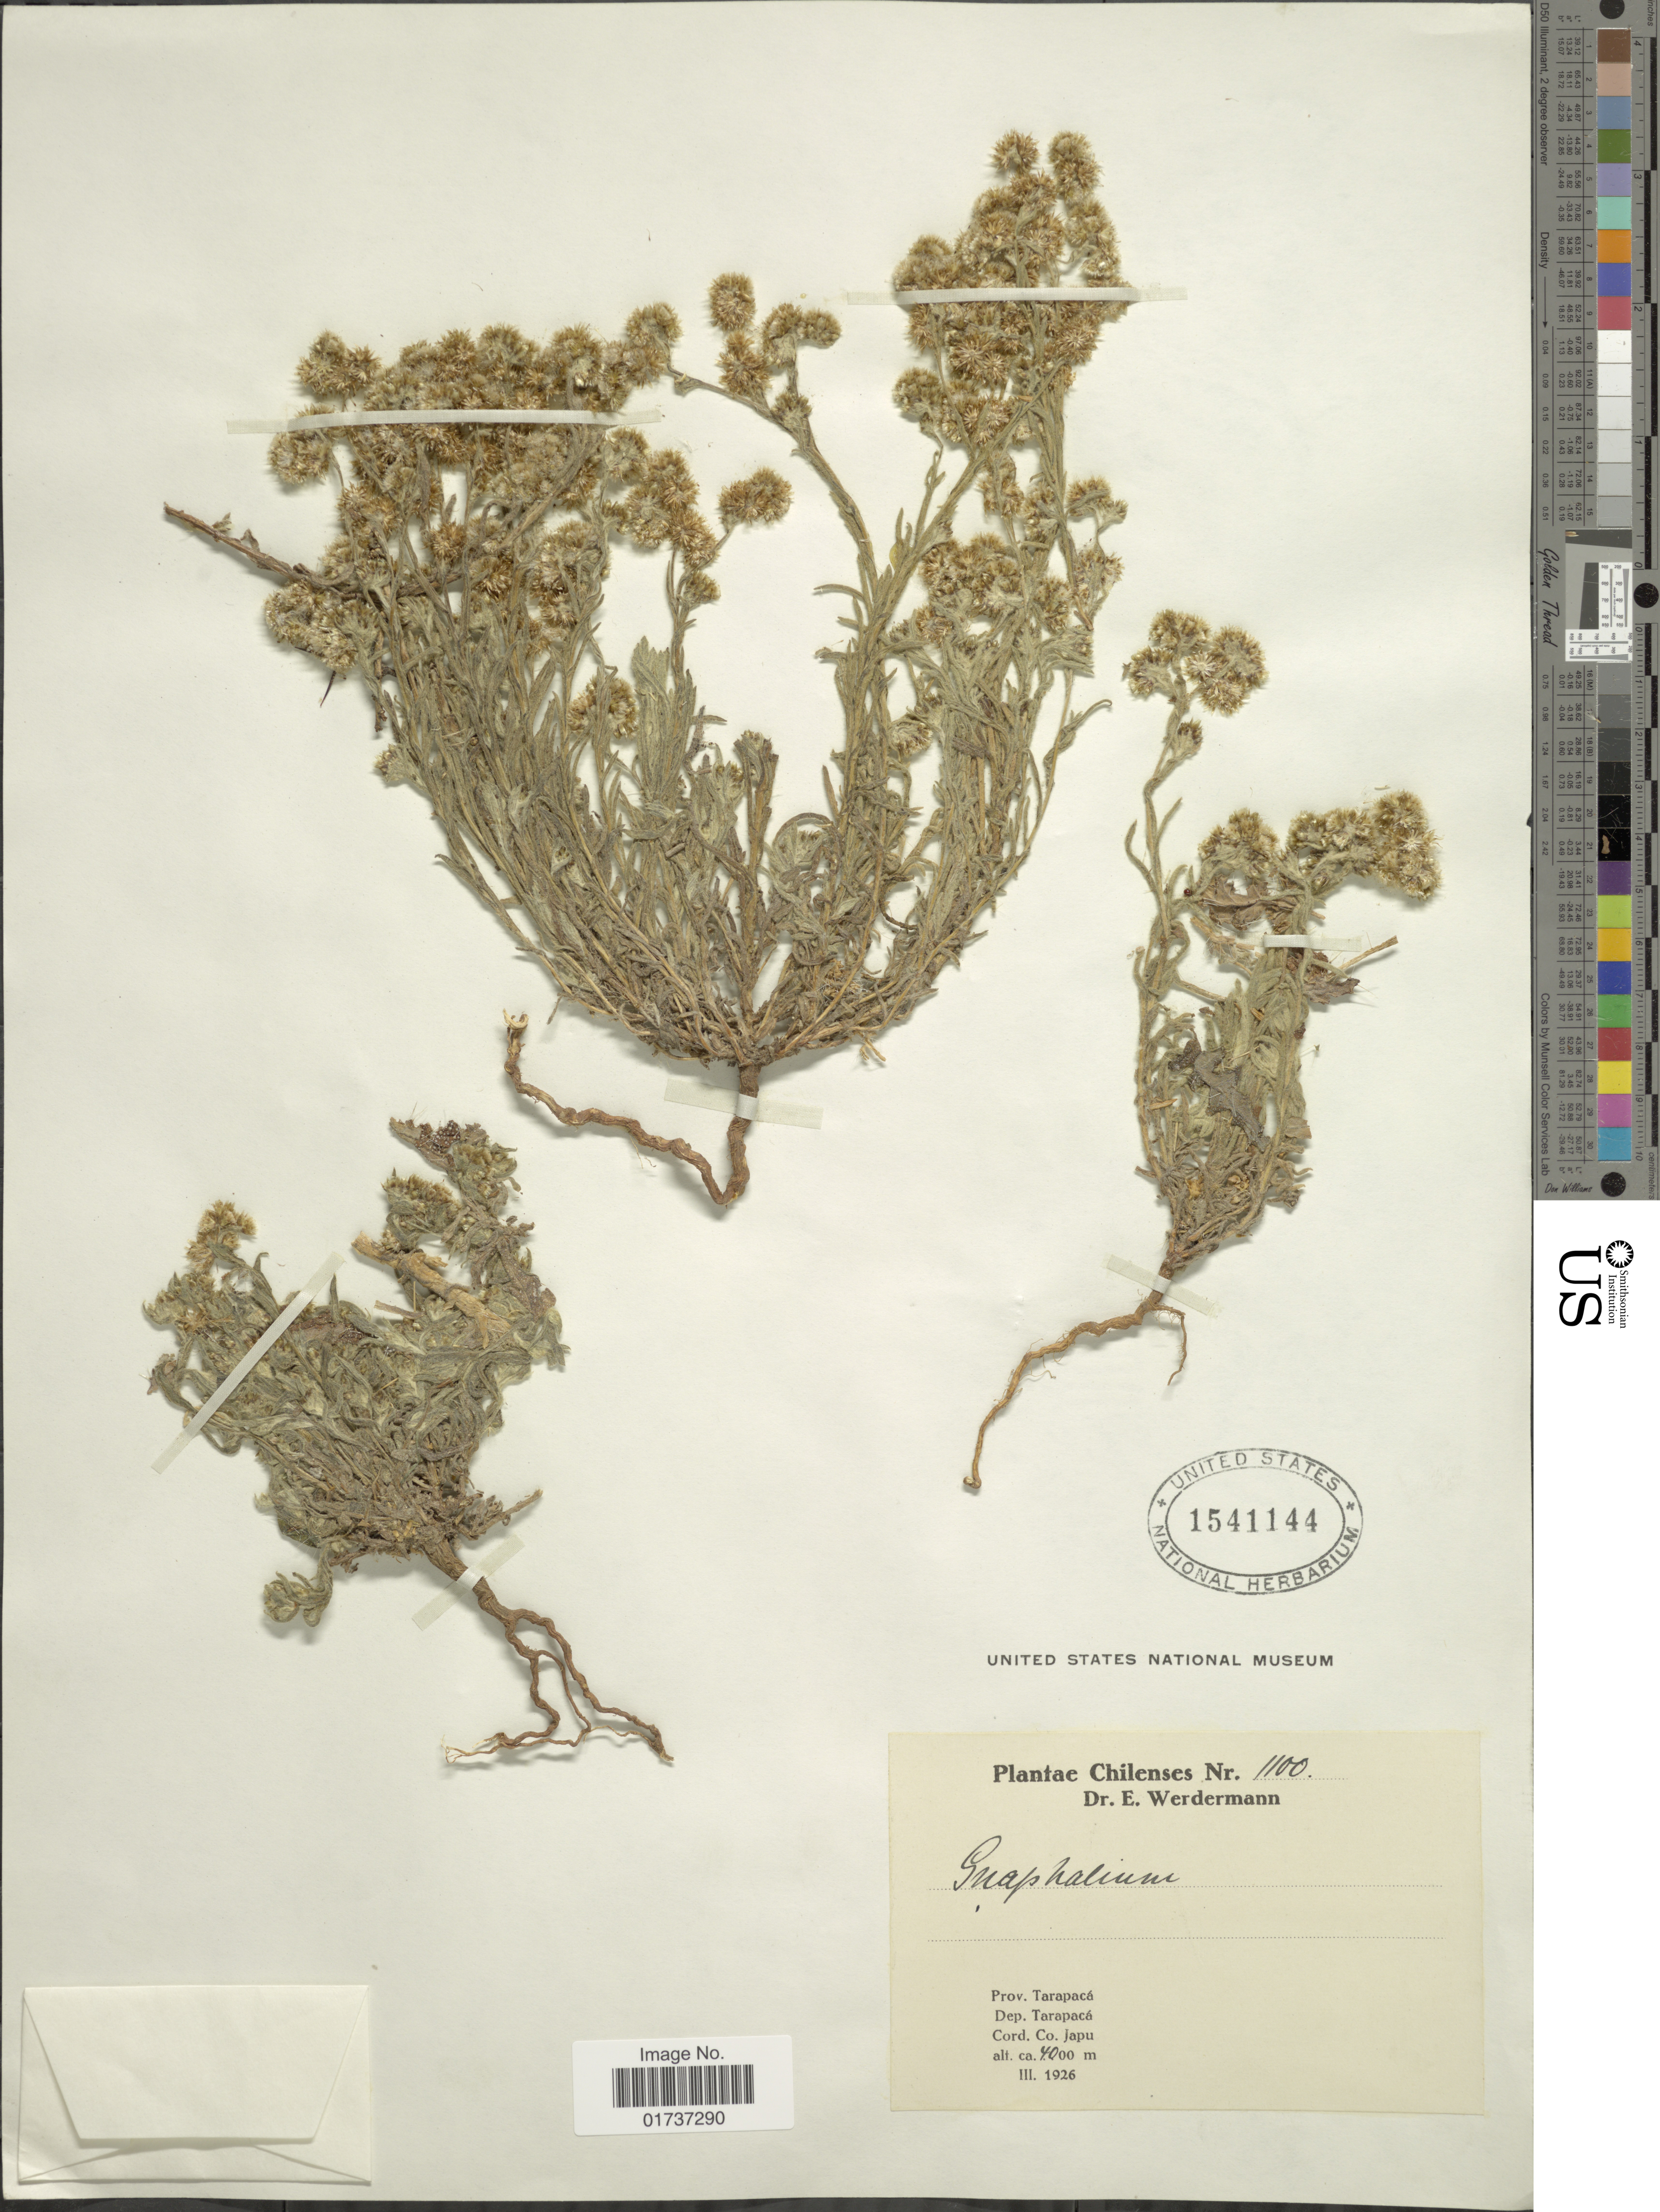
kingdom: Plantae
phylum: Tracheophyta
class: Magnoliopsida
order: Asterales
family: Asteraceae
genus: Gnaphalium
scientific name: Gnaphalium sp.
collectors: E. Wedermann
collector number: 1100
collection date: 1926-03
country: Chile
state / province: Tarapacá (I)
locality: Dep. Tarapacá, Cord Co Japu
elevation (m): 4000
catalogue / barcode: US 1541144